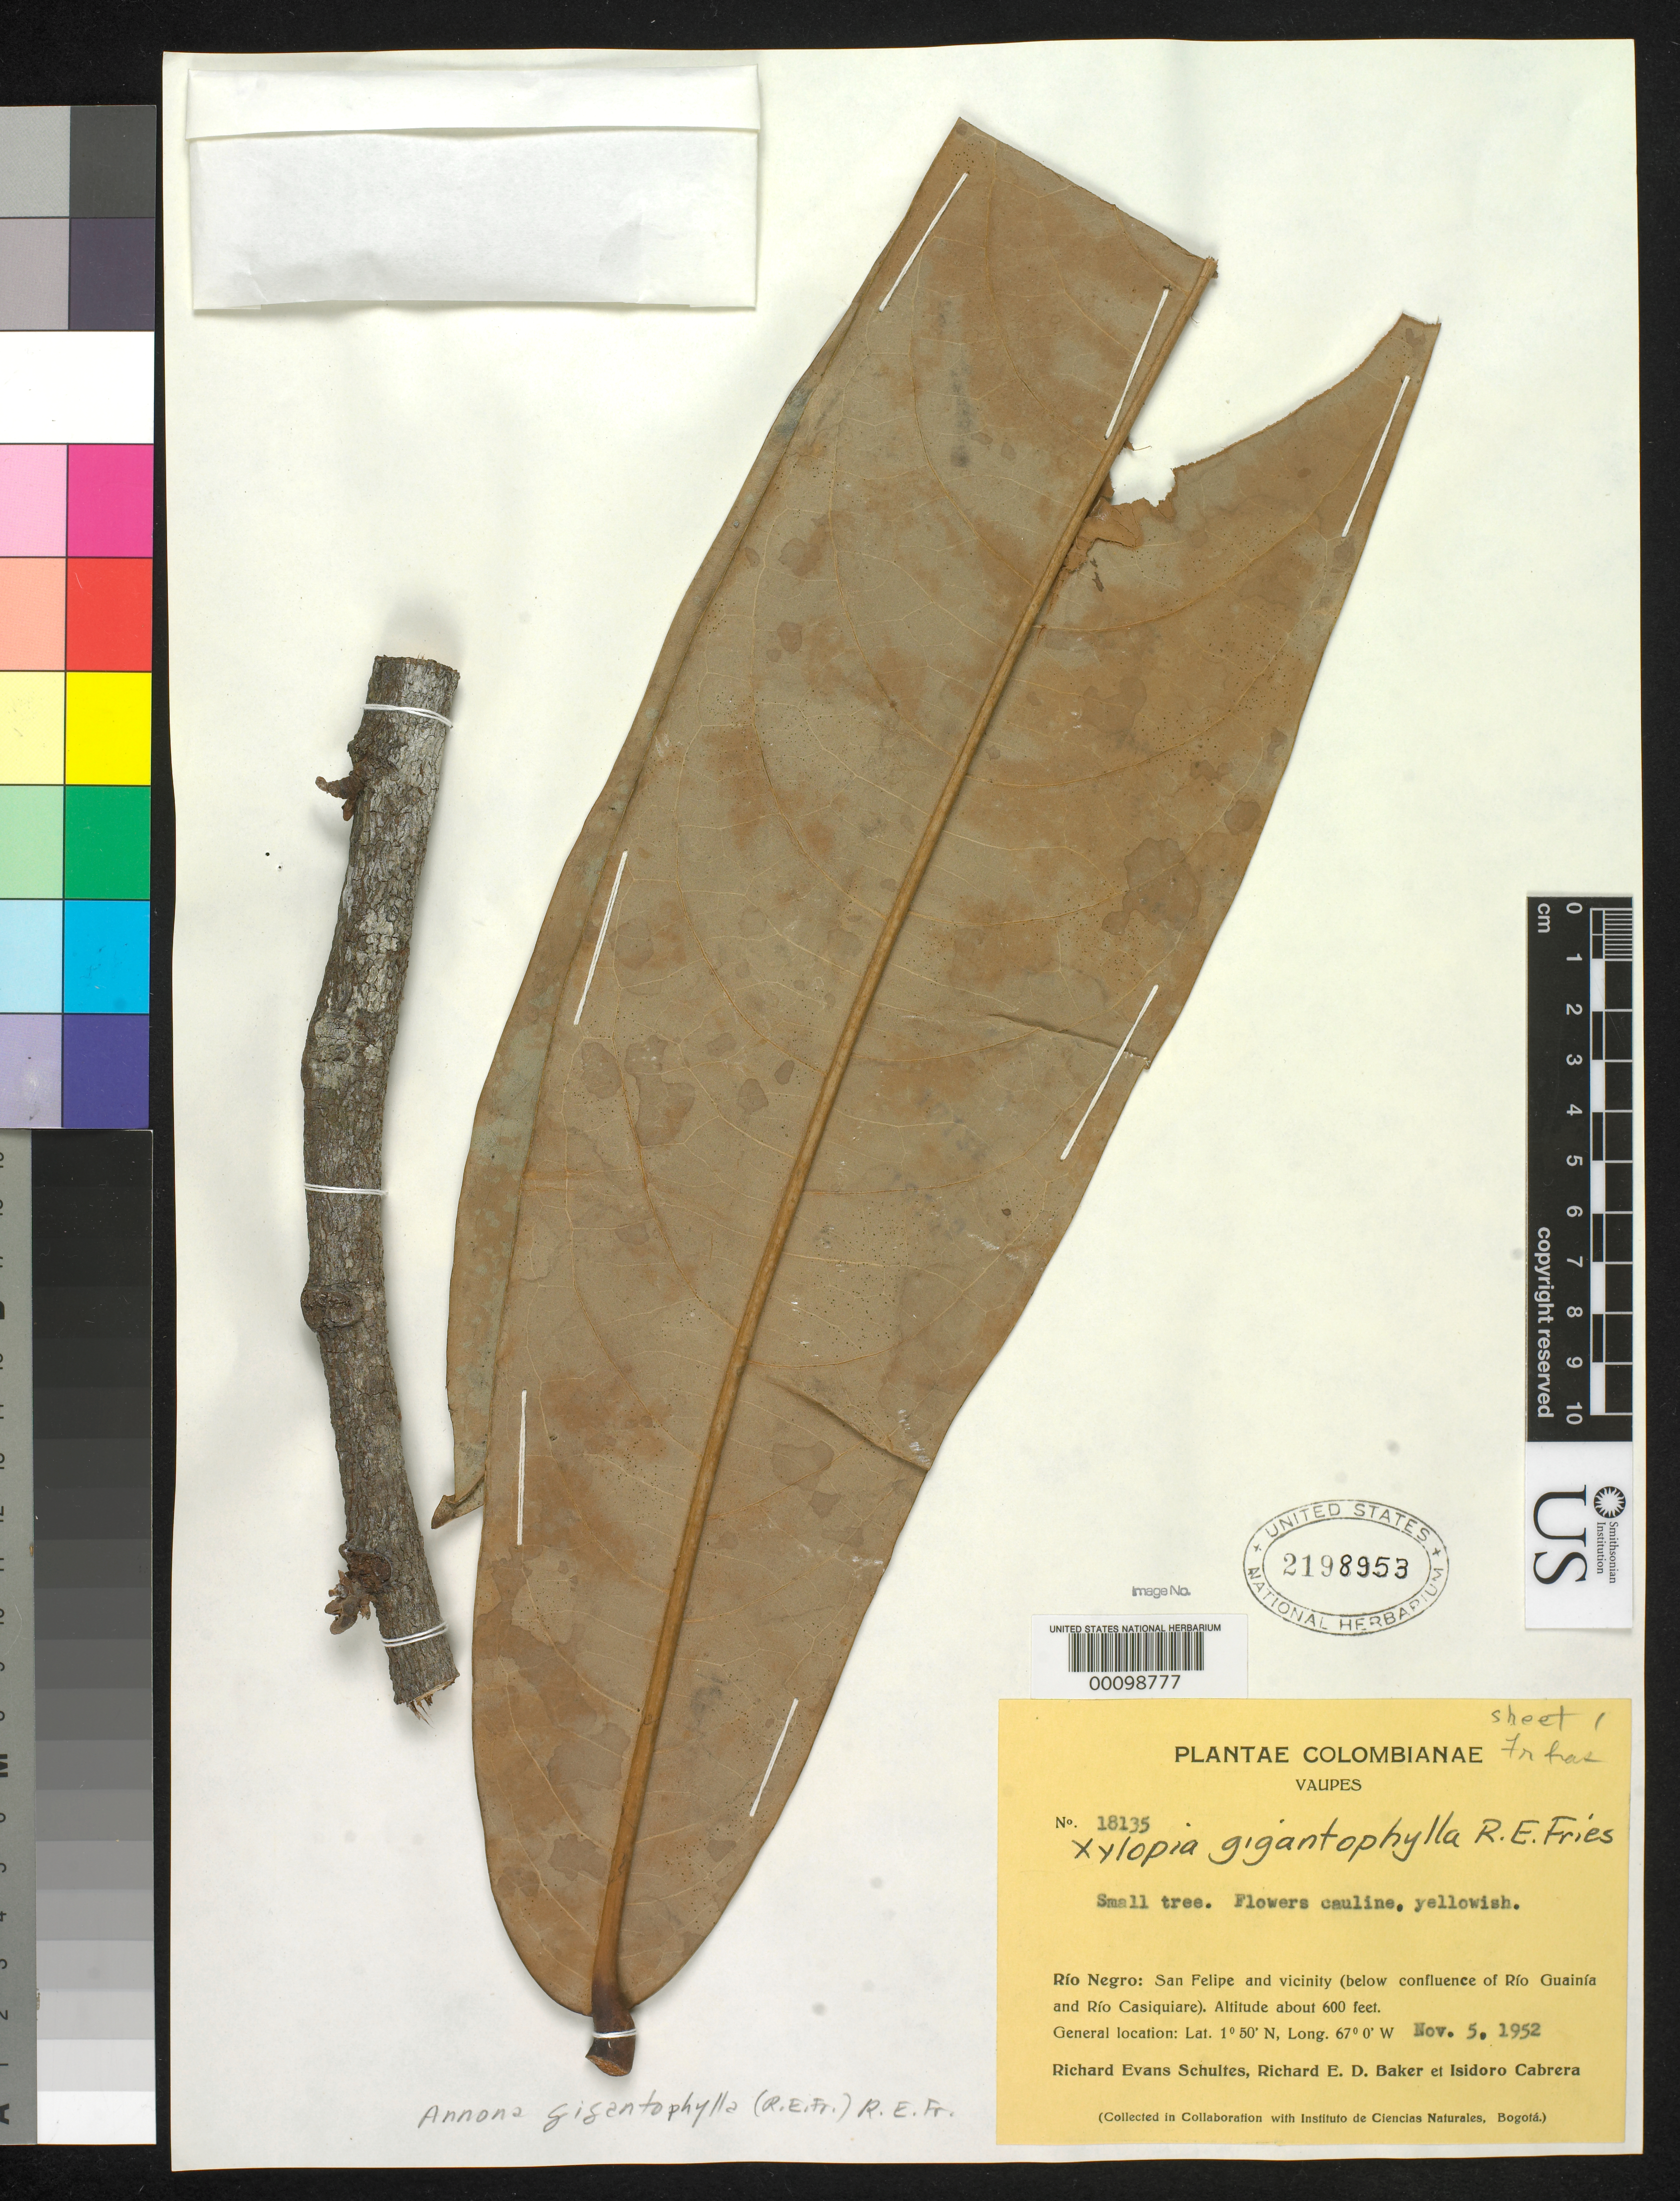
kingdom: Plantae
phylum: Tracheophyta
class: Magnoliopsida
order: Magnoliales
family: Annonaceae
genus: Xylopia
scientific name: Xylopia gigantophylla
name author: R.E. Fr.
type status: Isotype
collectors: R. E. Schultes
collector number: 18135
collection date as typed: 05 Nov 1952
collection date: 1952-11-05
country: Colombia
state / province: Vaupés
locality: Rio Negro, San Felipe and vicinity.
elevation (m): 183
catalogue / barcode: US 2198953